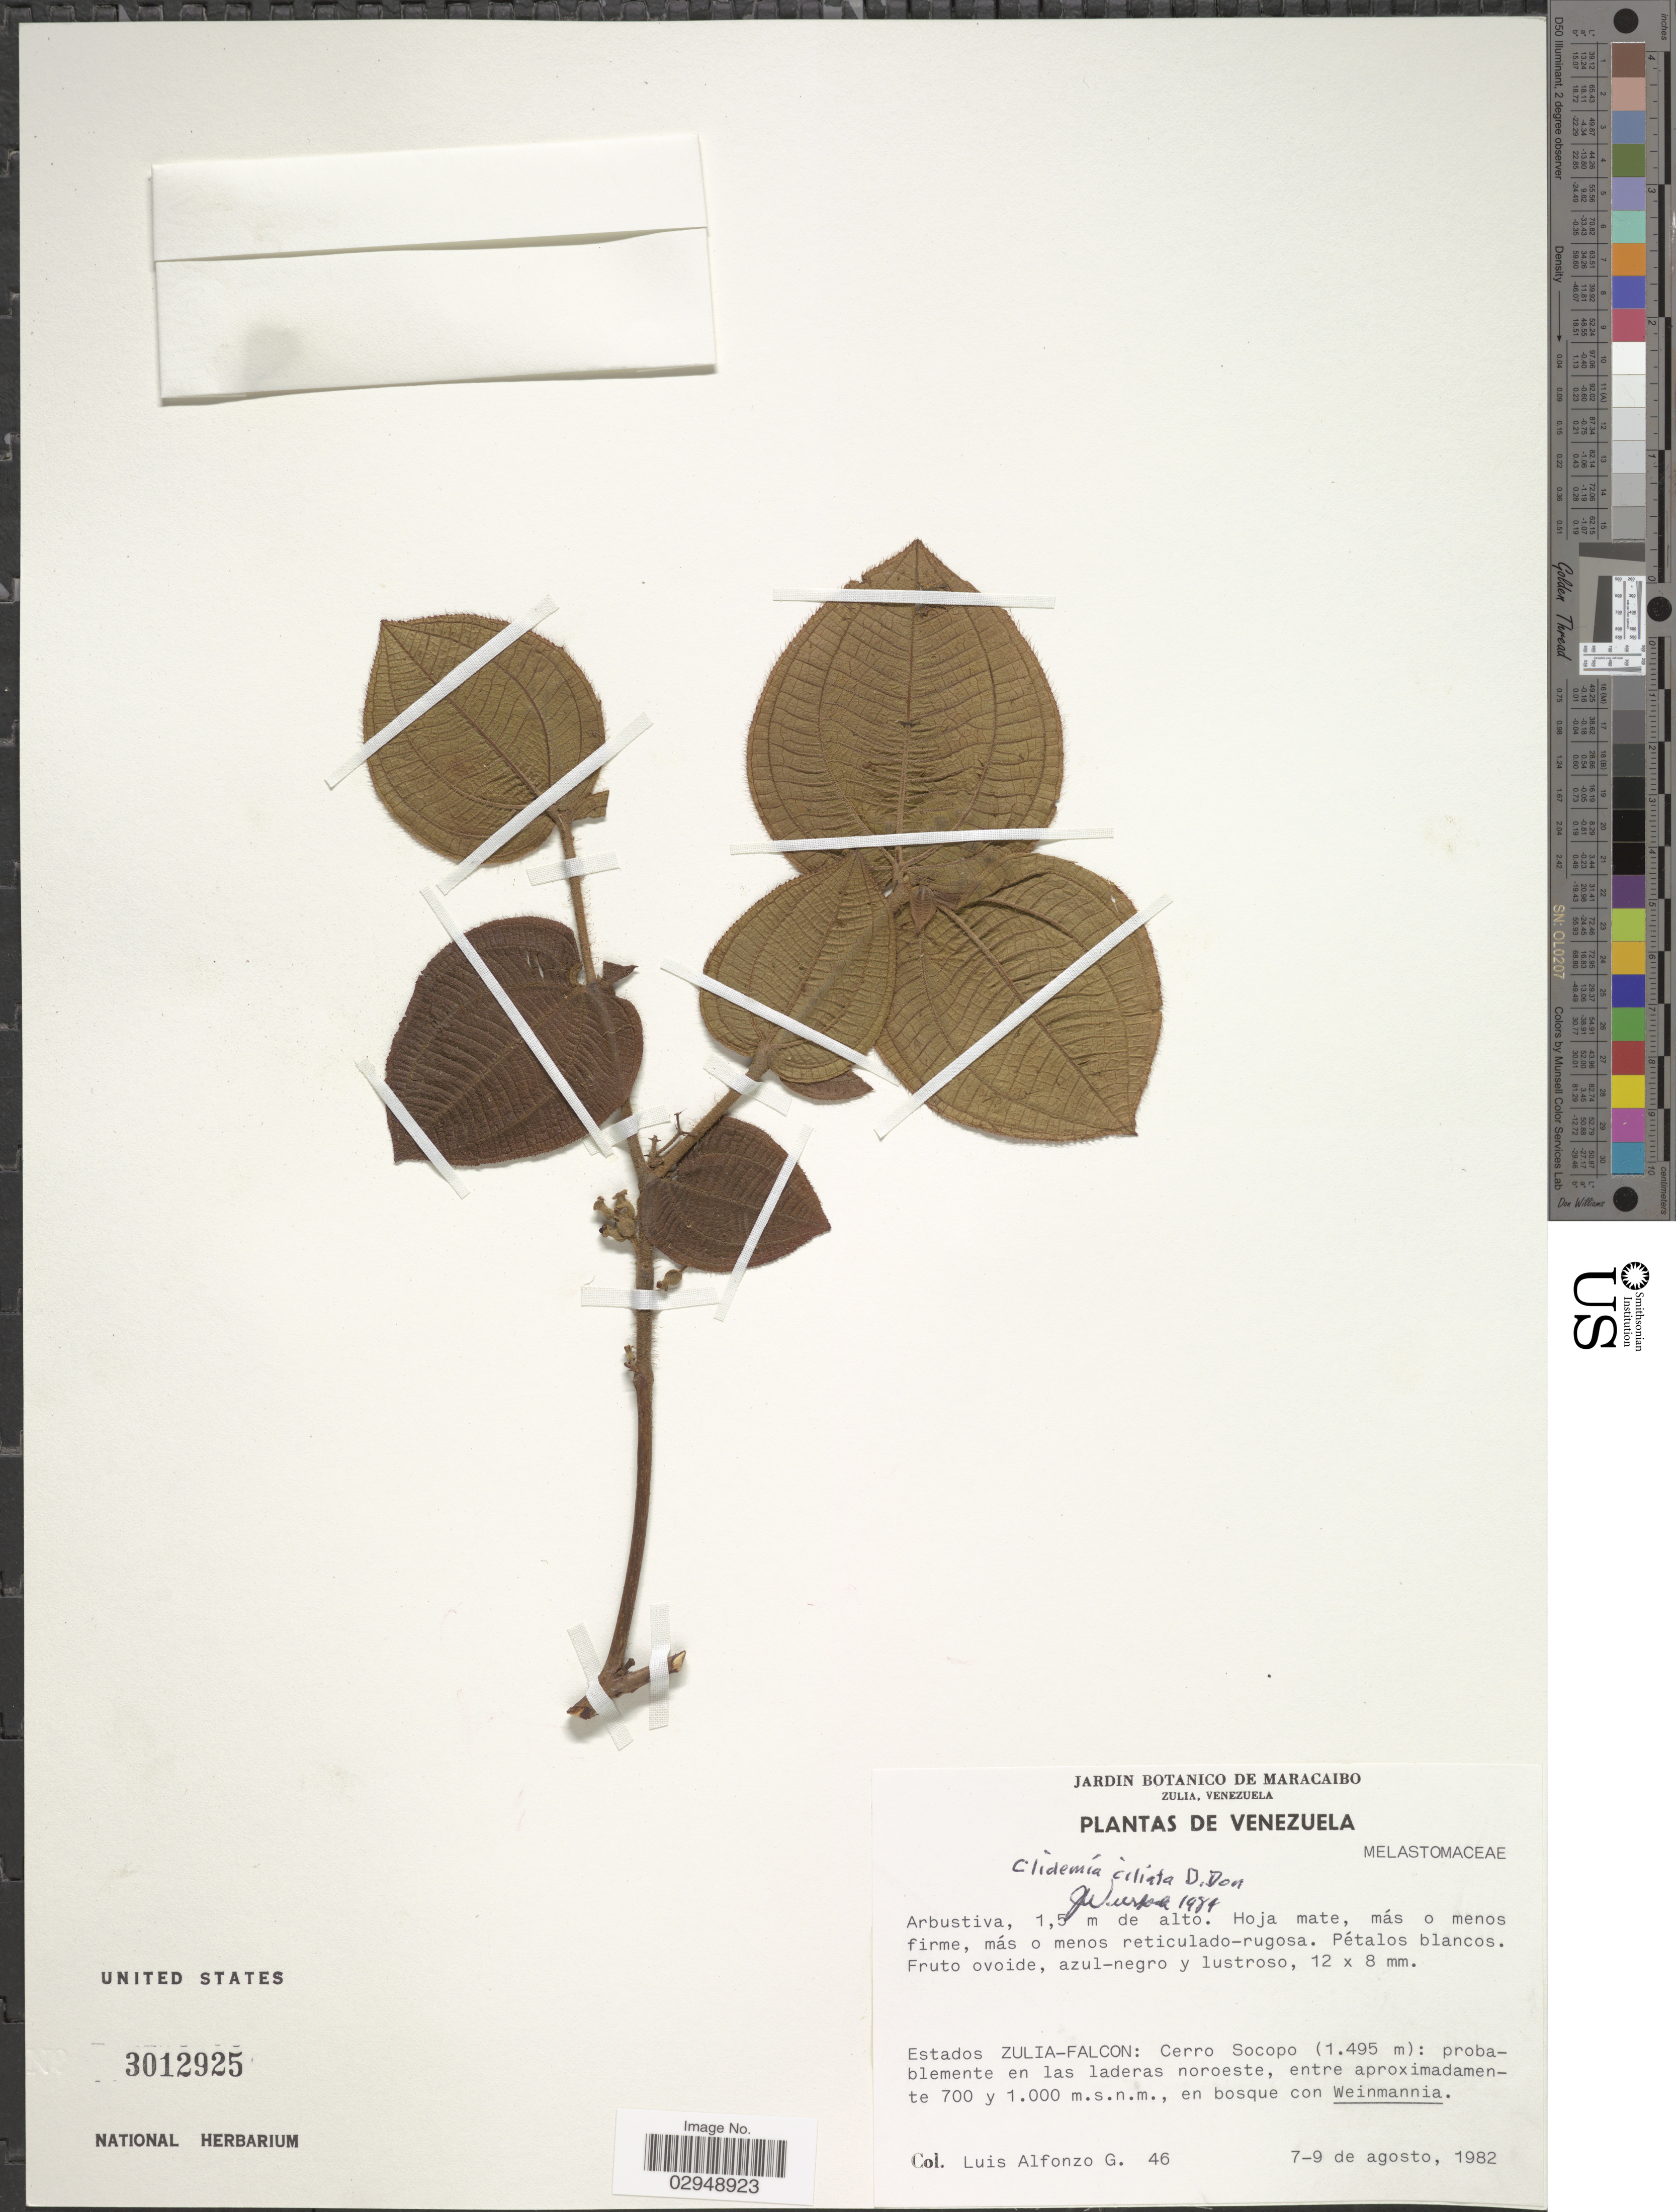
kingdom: Plantae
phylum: Tracheophyta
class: Magnoliopsida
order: Myrtales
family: Melastomataceae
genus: Clidemia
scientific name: Clidemia ciliata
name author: D. Don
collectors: L. Alfonzo G.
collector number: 46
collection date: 1982-08-07/1982-08-09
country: Venezuela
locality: Estados Zulia-Falcon: Cerro Socopo (1495 m): probablemente en las laderas noroeste.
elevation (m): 700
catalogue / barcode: US 3012925